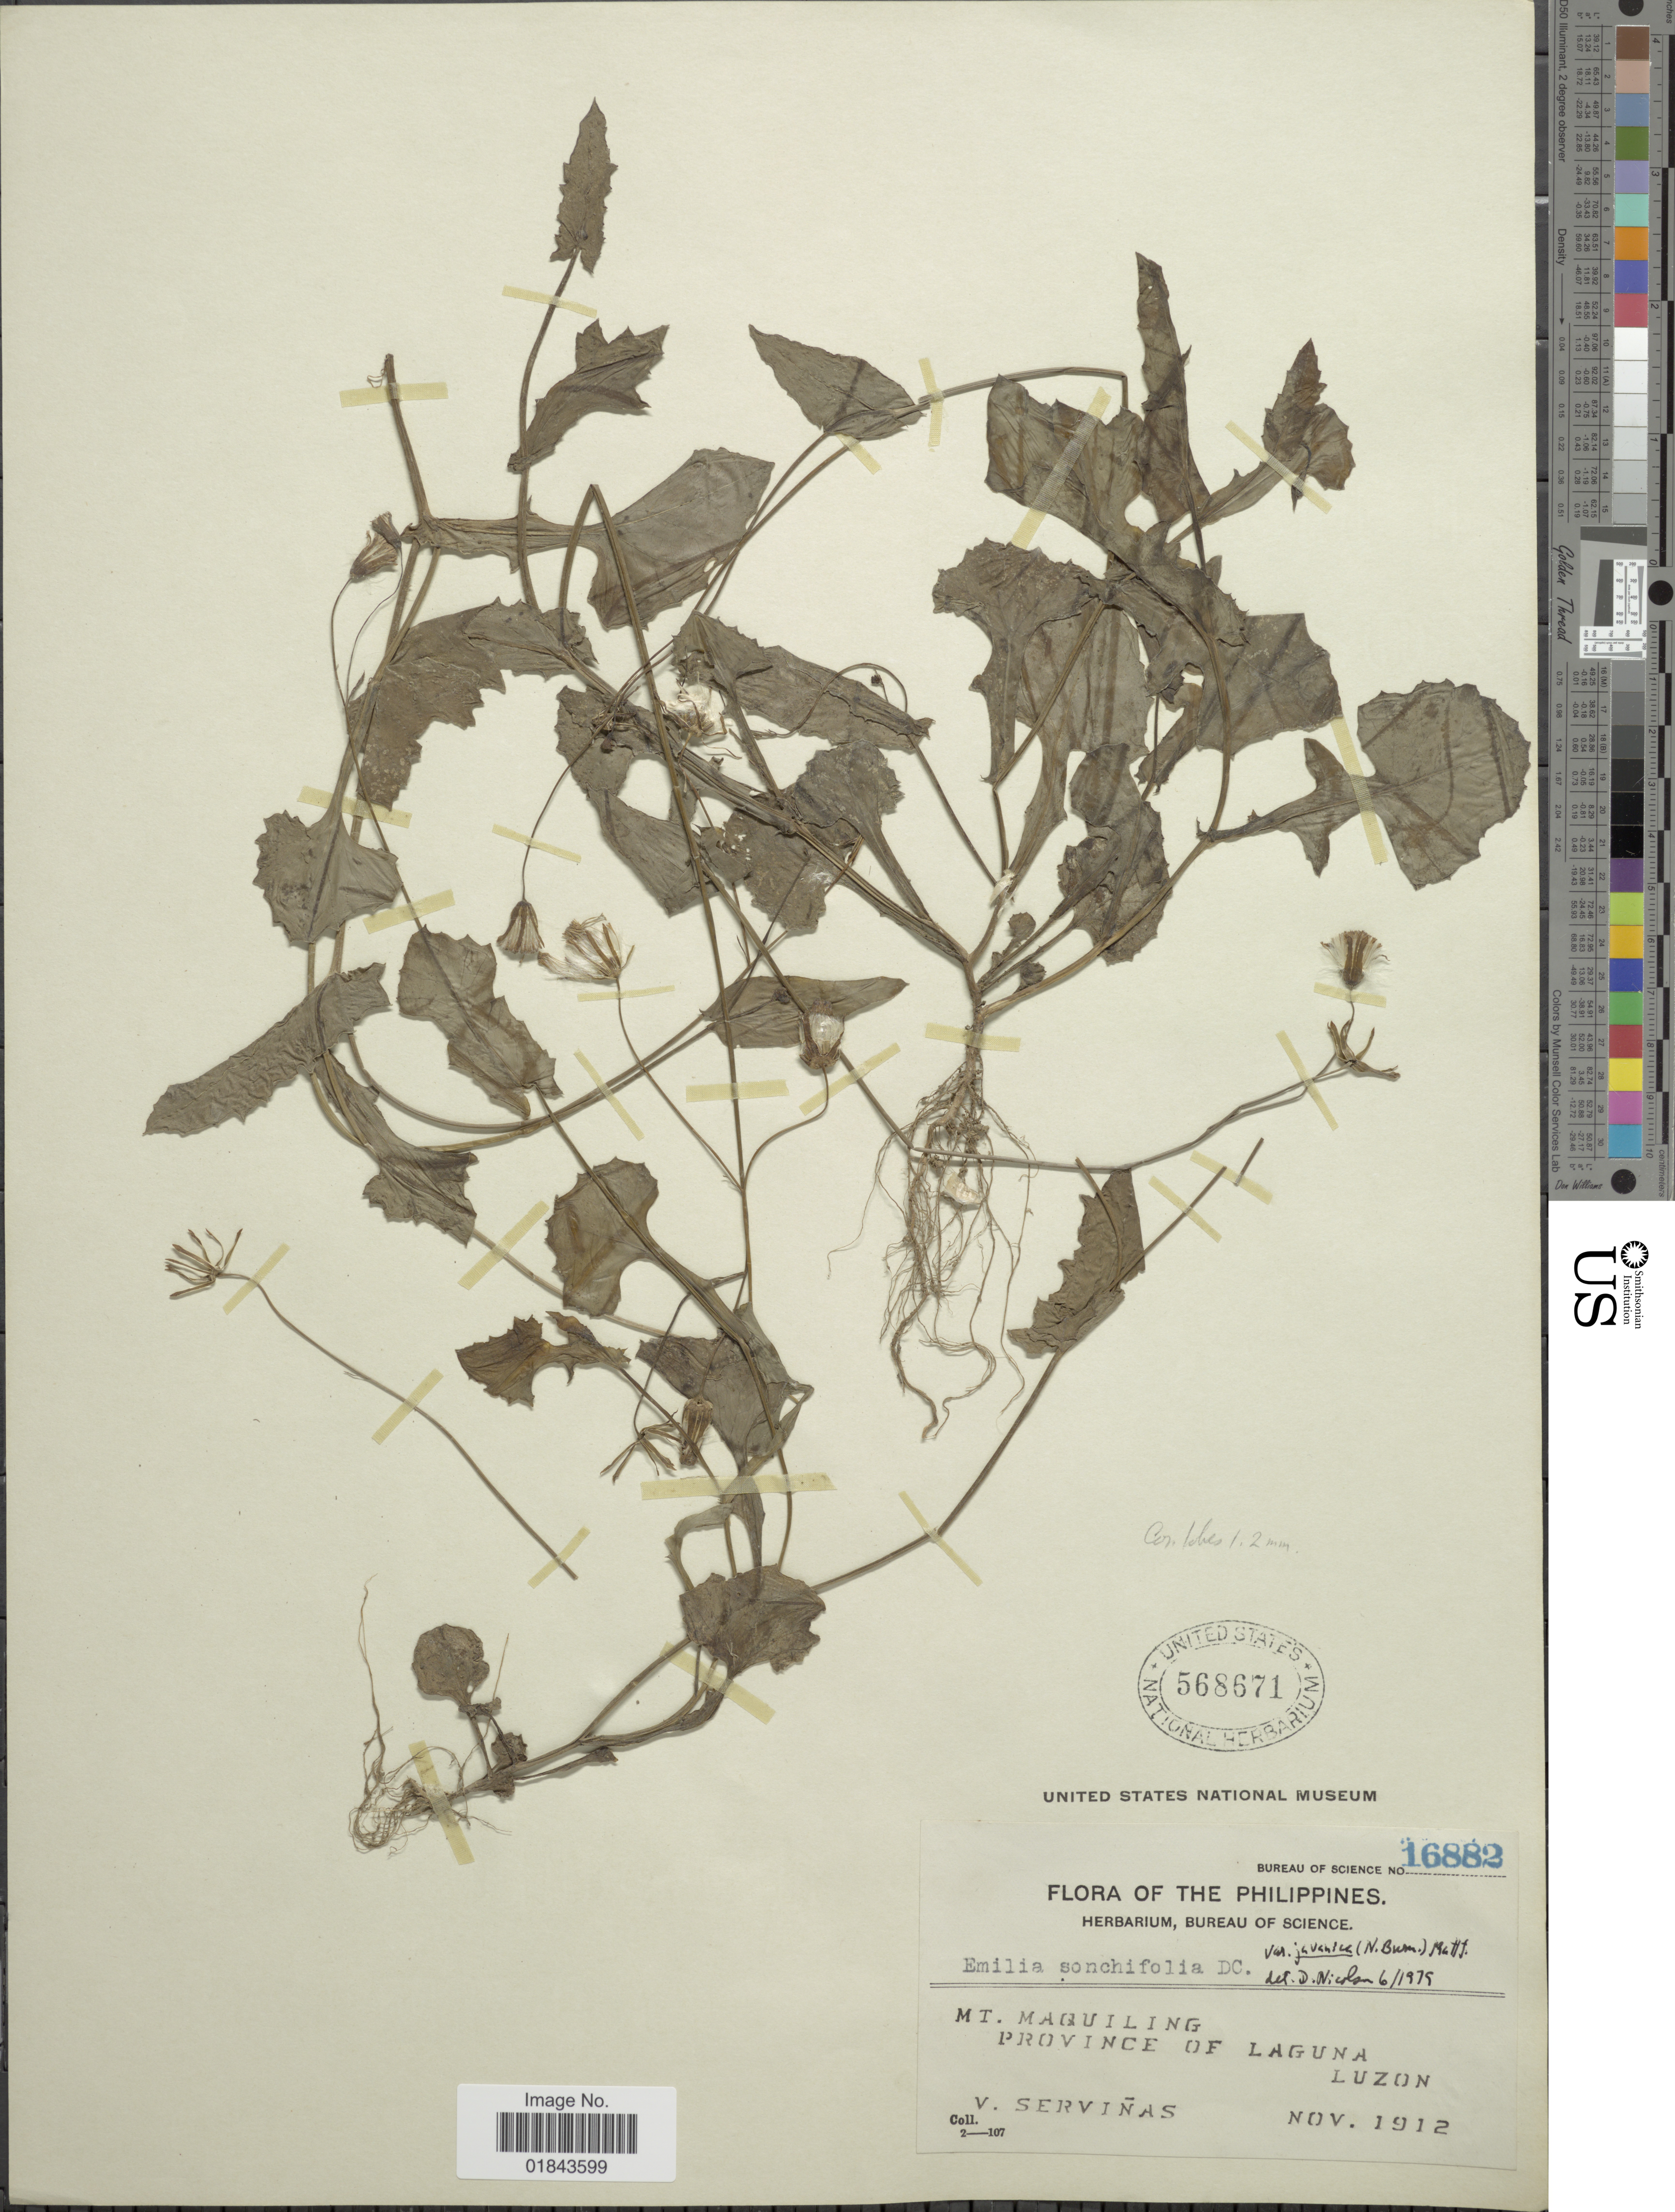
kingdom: Plantae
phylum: Tracheophyta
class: Magnoliopsida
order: Asterales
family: Asteraceae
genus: Emilia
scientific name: Emilia sonchifolia var. javanica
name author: (Burm. f.) Mattf.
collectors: V. Servinas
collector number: Bureau of Science 16882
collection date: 1912-11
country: Philippines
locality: Mt. Maquiling, Province of Laguna, Luzon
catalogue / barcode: US 568671